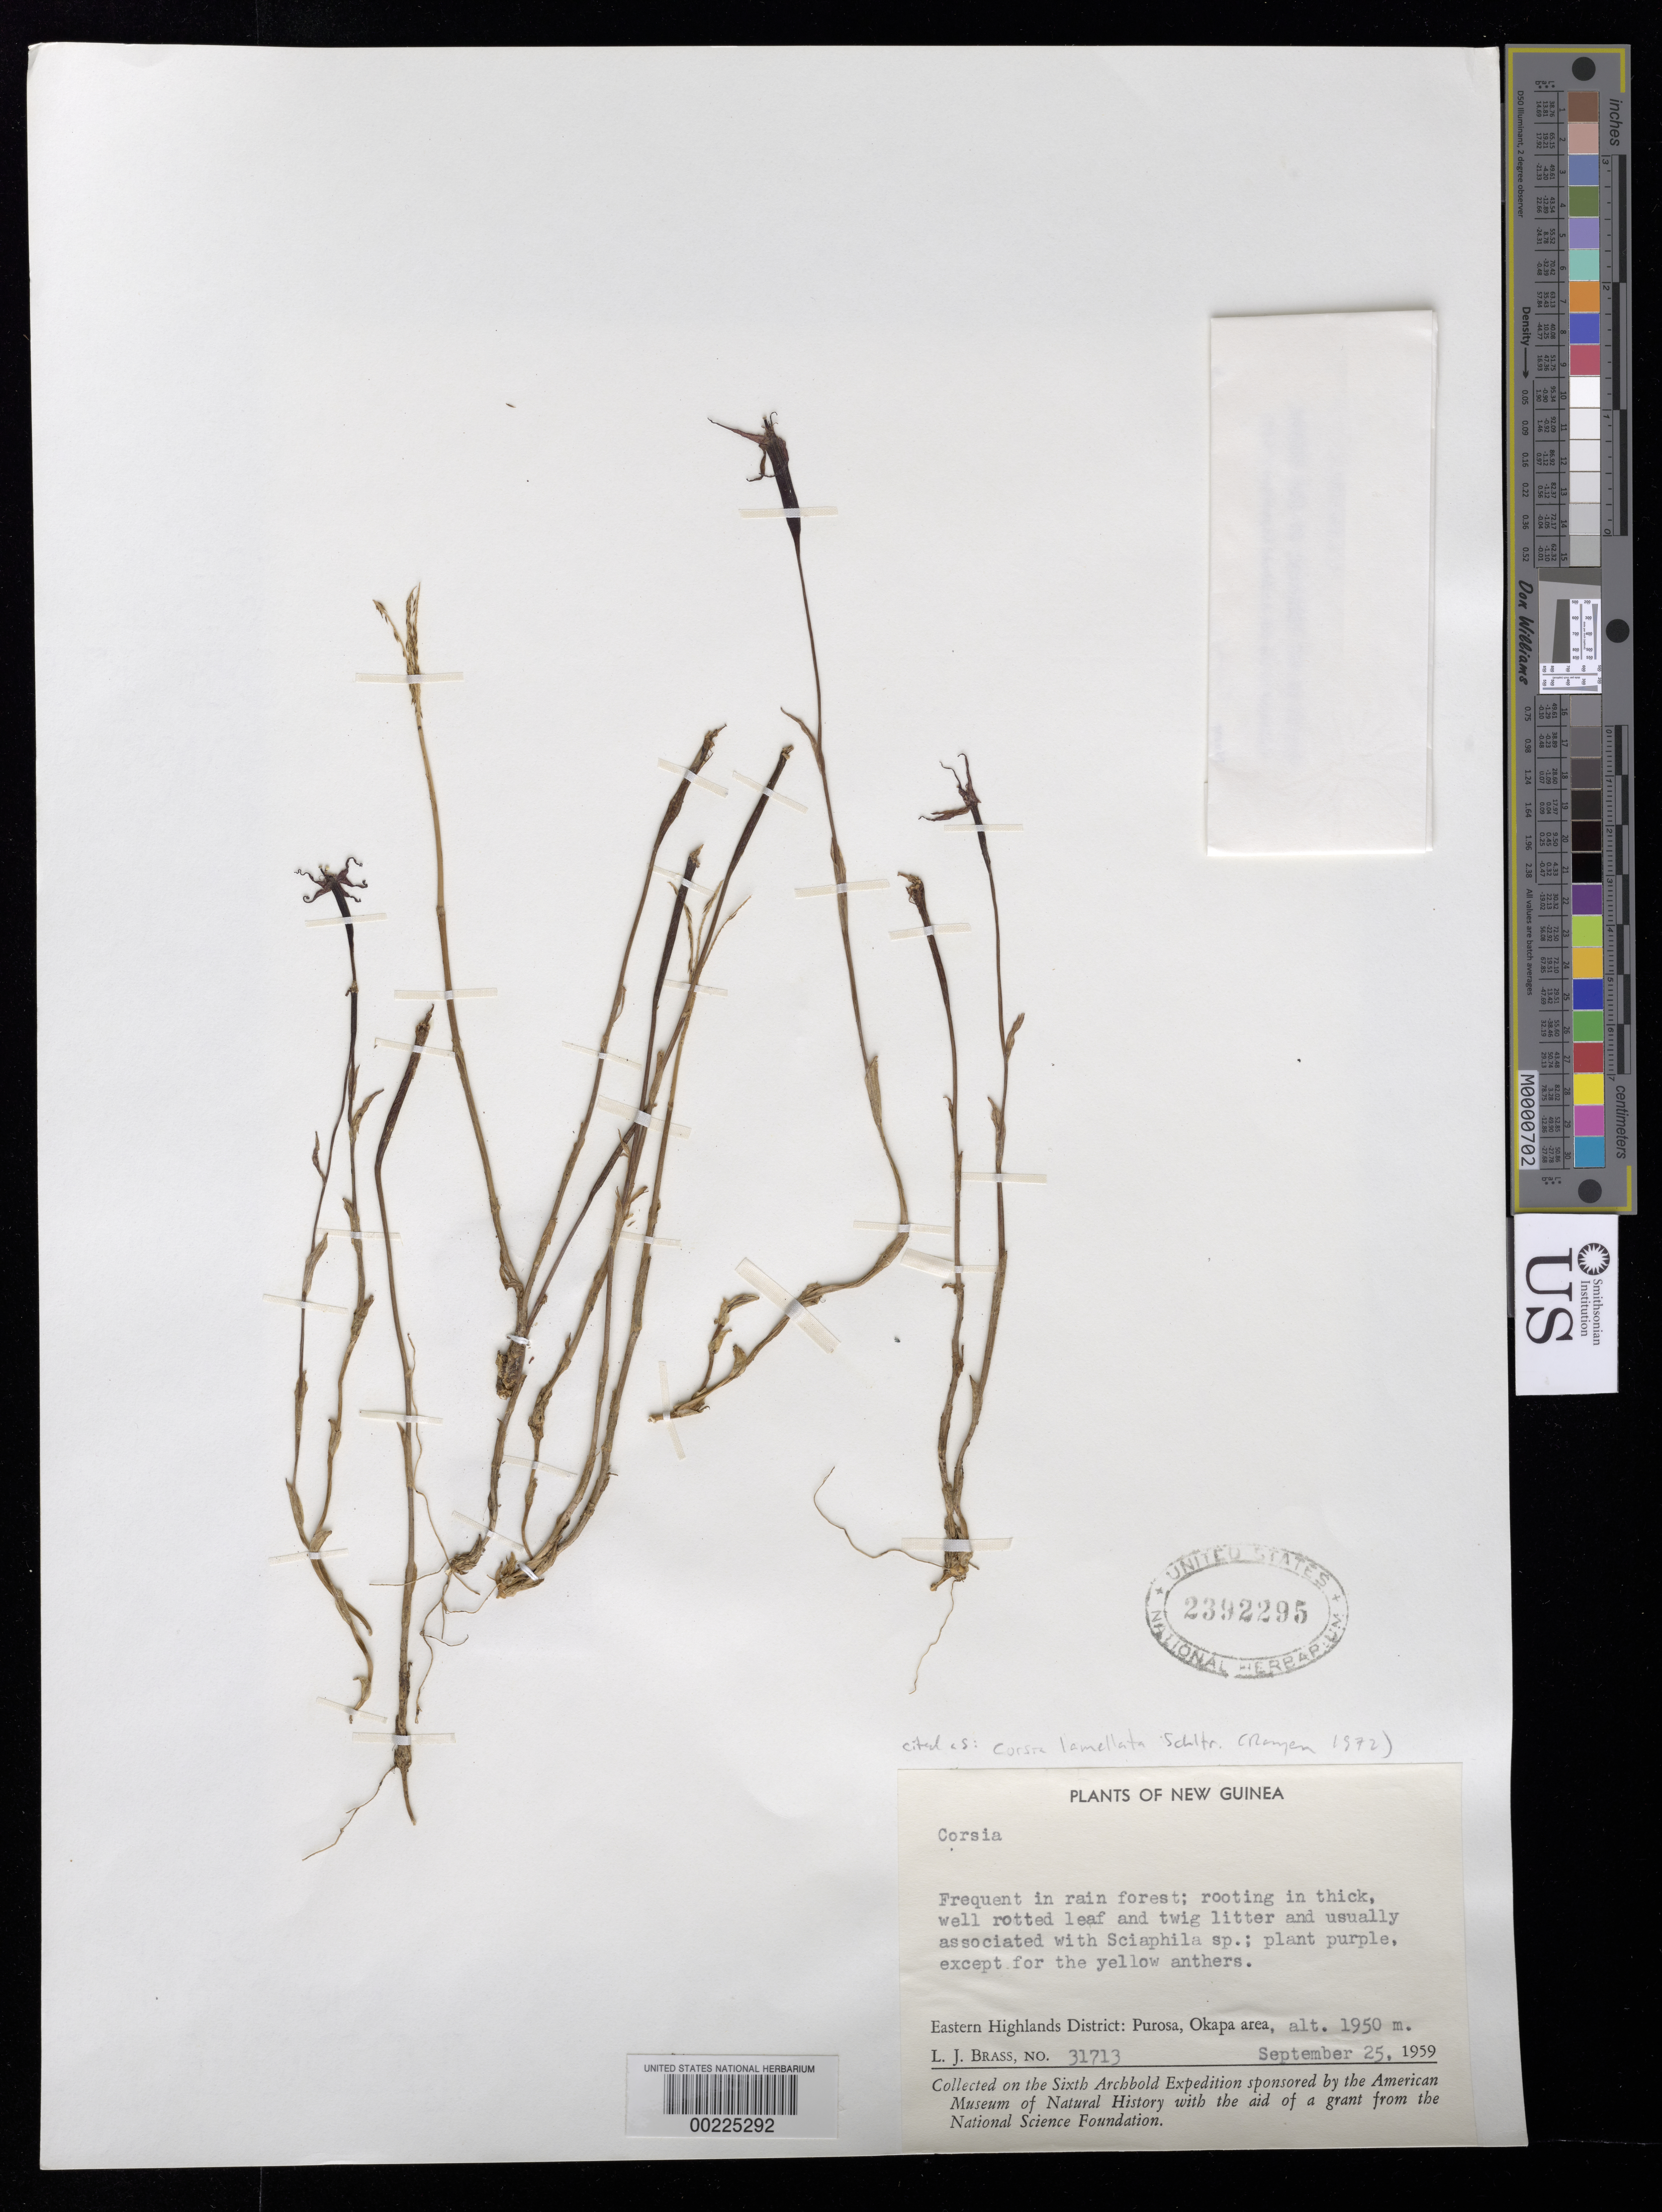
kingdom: Plantae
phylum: Tracheophyta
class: Liliopsida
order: Liliales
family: Corsiaceae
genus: Corsia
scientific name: Corsia lamellata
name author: Schltr.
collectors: L. J. Brass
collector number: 31713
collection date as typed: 25 Sep 1959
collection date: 1959-09-25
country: Papua New Guinea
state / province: Eastern Highlands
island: New Guinea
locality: Purosa, okapa area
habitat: Rain forest; rooting in thick, well rotted leaf & twig litter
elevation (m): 1950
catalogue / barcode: US 2392295